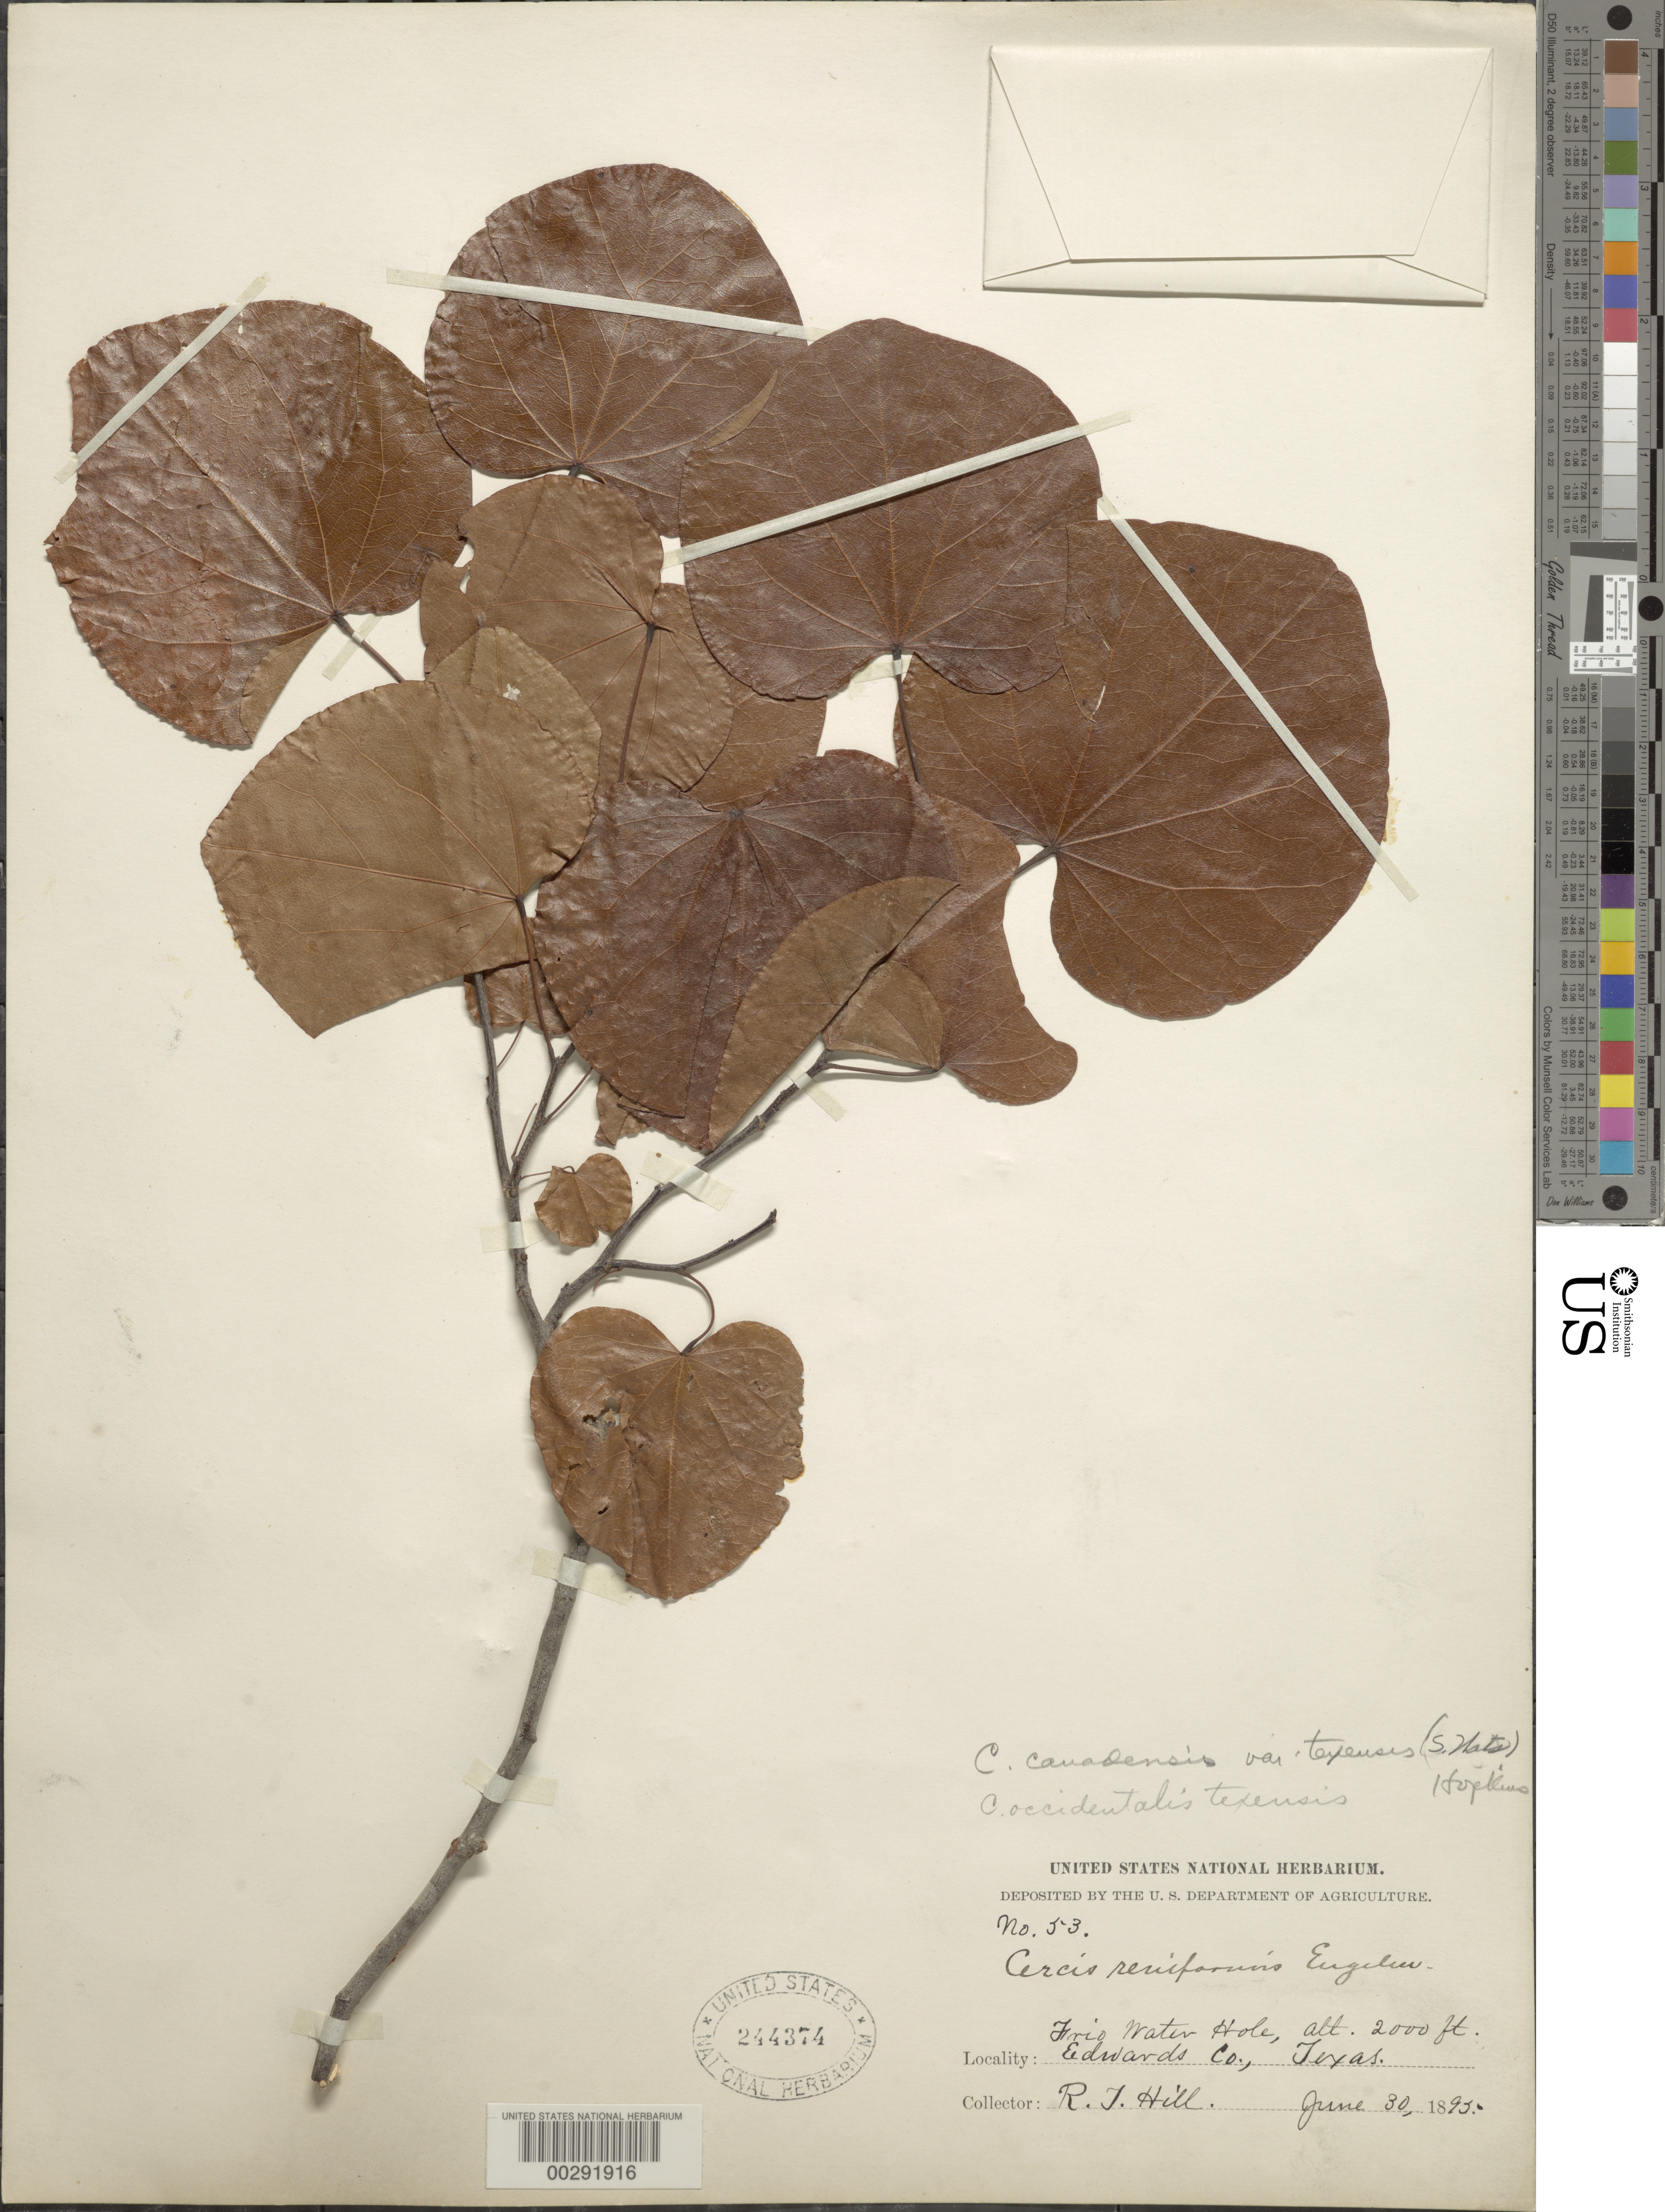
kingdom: Plantae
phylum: Tracheophyta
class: Magnoliopsida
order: Fabales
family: Fabaceae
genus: Cercis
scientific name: Cercis reniformis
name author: A. Gray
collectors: R. J. Hill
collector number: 53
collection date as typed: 30 Jun 1895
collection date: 1895-06-30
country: United States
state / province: Texas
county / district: Edwards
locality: Frio water hole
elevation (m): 610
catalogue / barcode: US 244374